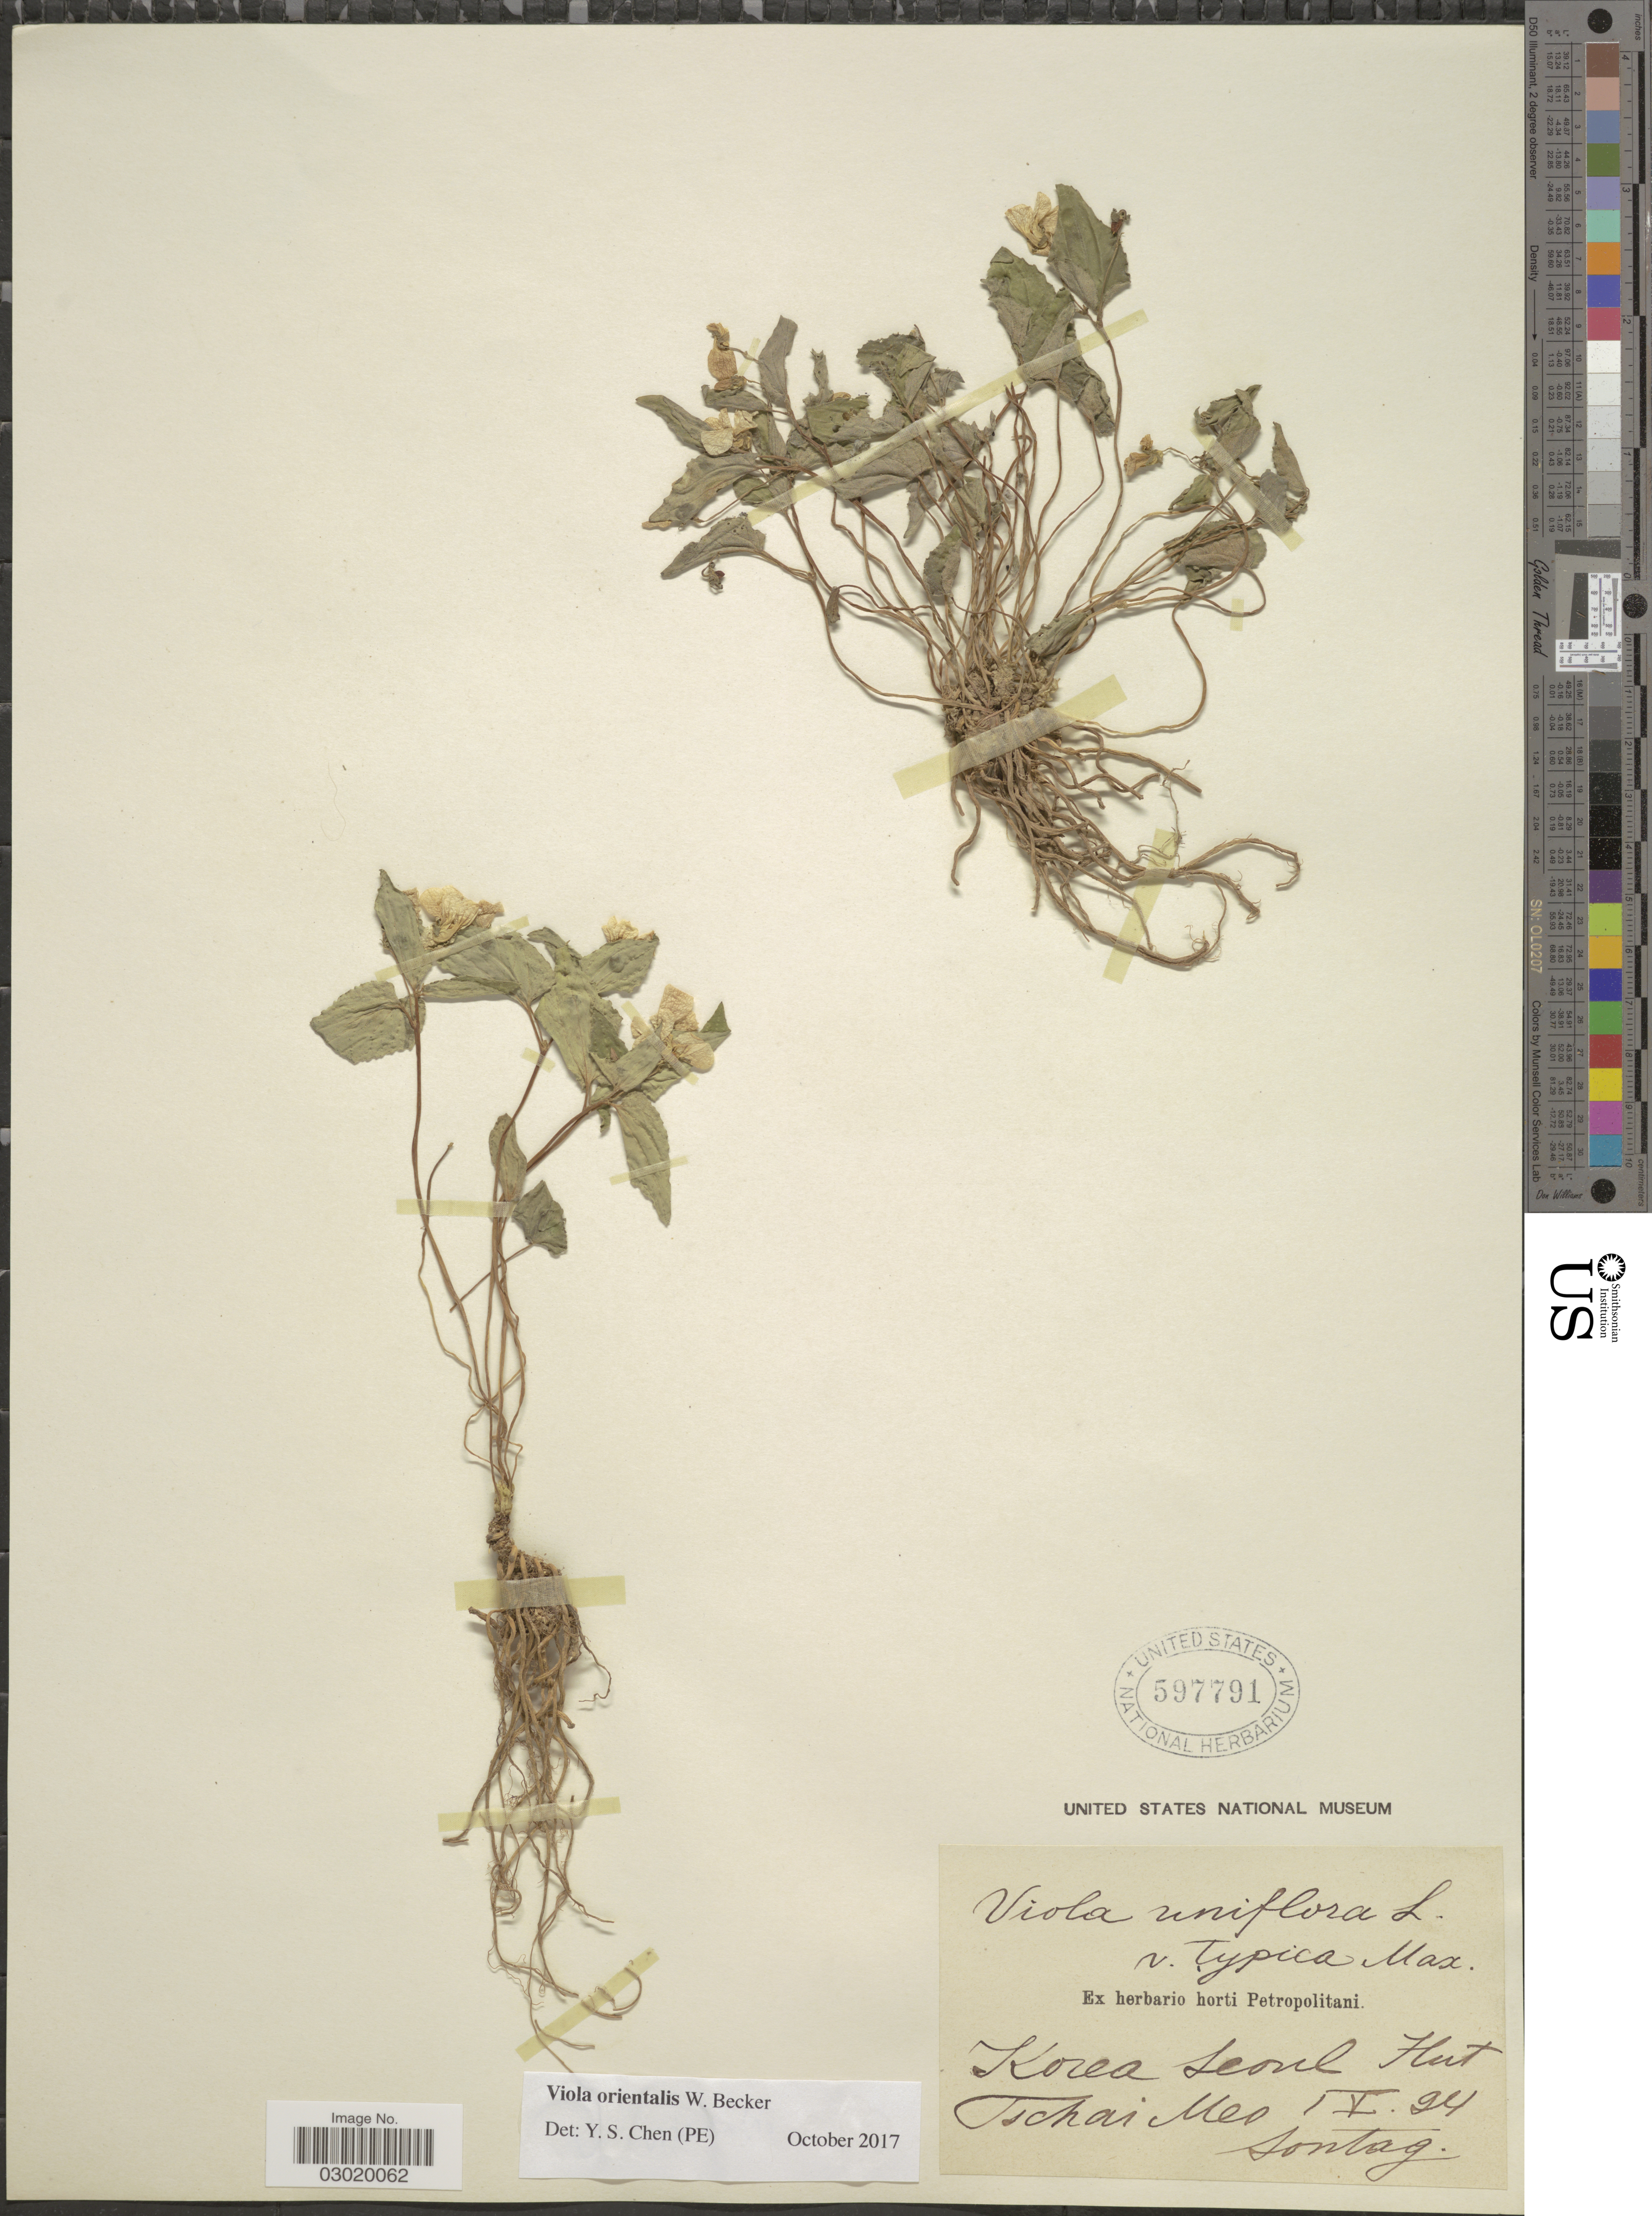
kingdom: Plantae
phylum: Tracheophyta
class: Magnoliopsida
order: Malpighiales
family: Violaceae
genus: Viola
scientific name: Viola orientalis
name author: W. Becker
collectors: -. Sontag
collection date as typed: Transcribed d/m/y: 1/5/24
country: South Korea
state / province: Seoul Special City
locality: Seoul Hut Tschai Meo.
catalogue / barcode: US 597791